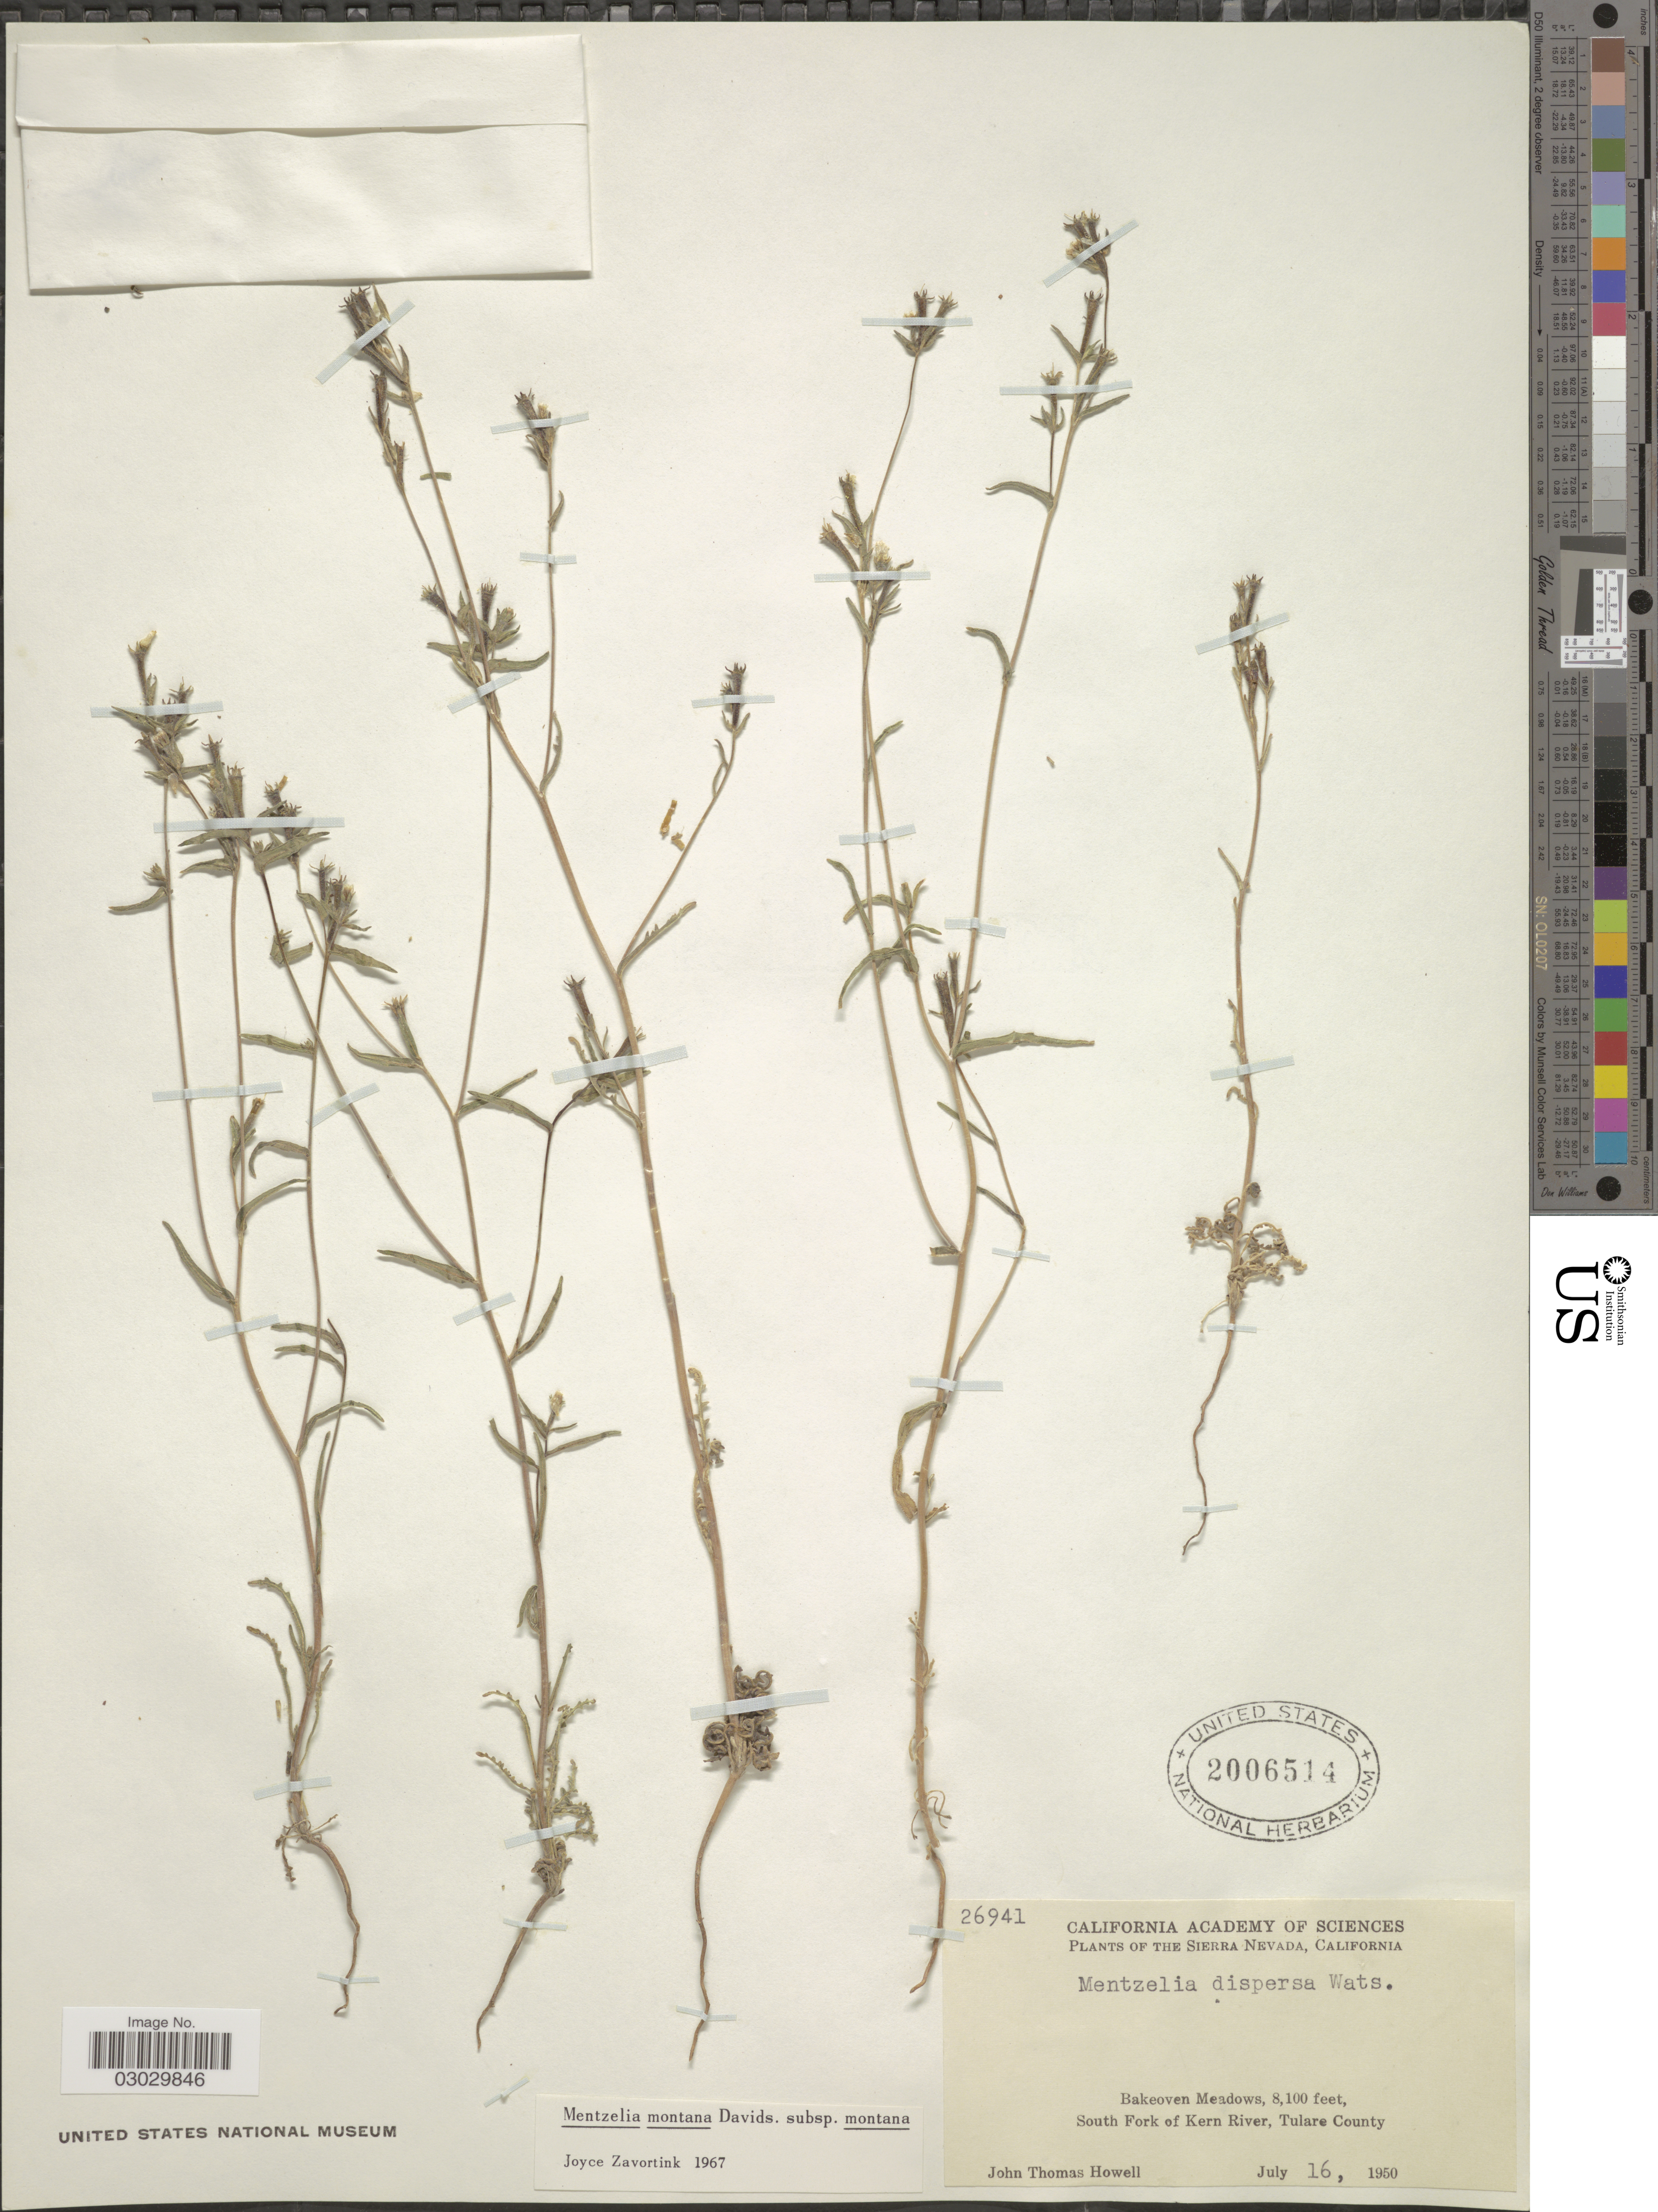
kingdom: Plantae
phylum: Tracheophyta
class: Magnoliopsida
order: Cornales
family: Loasaceae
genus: Mentzelia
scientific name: Mentzelia montana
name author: (Davidson) Davidson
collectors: J. T. Howell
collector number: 26941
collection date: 1950-07-16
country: United States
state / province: California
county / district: Tulare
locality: The Sierra Nevada. Bakeoven Meadows. South Fork of Kern River, Tulare County.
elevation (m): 2469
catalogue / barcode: US 2006514